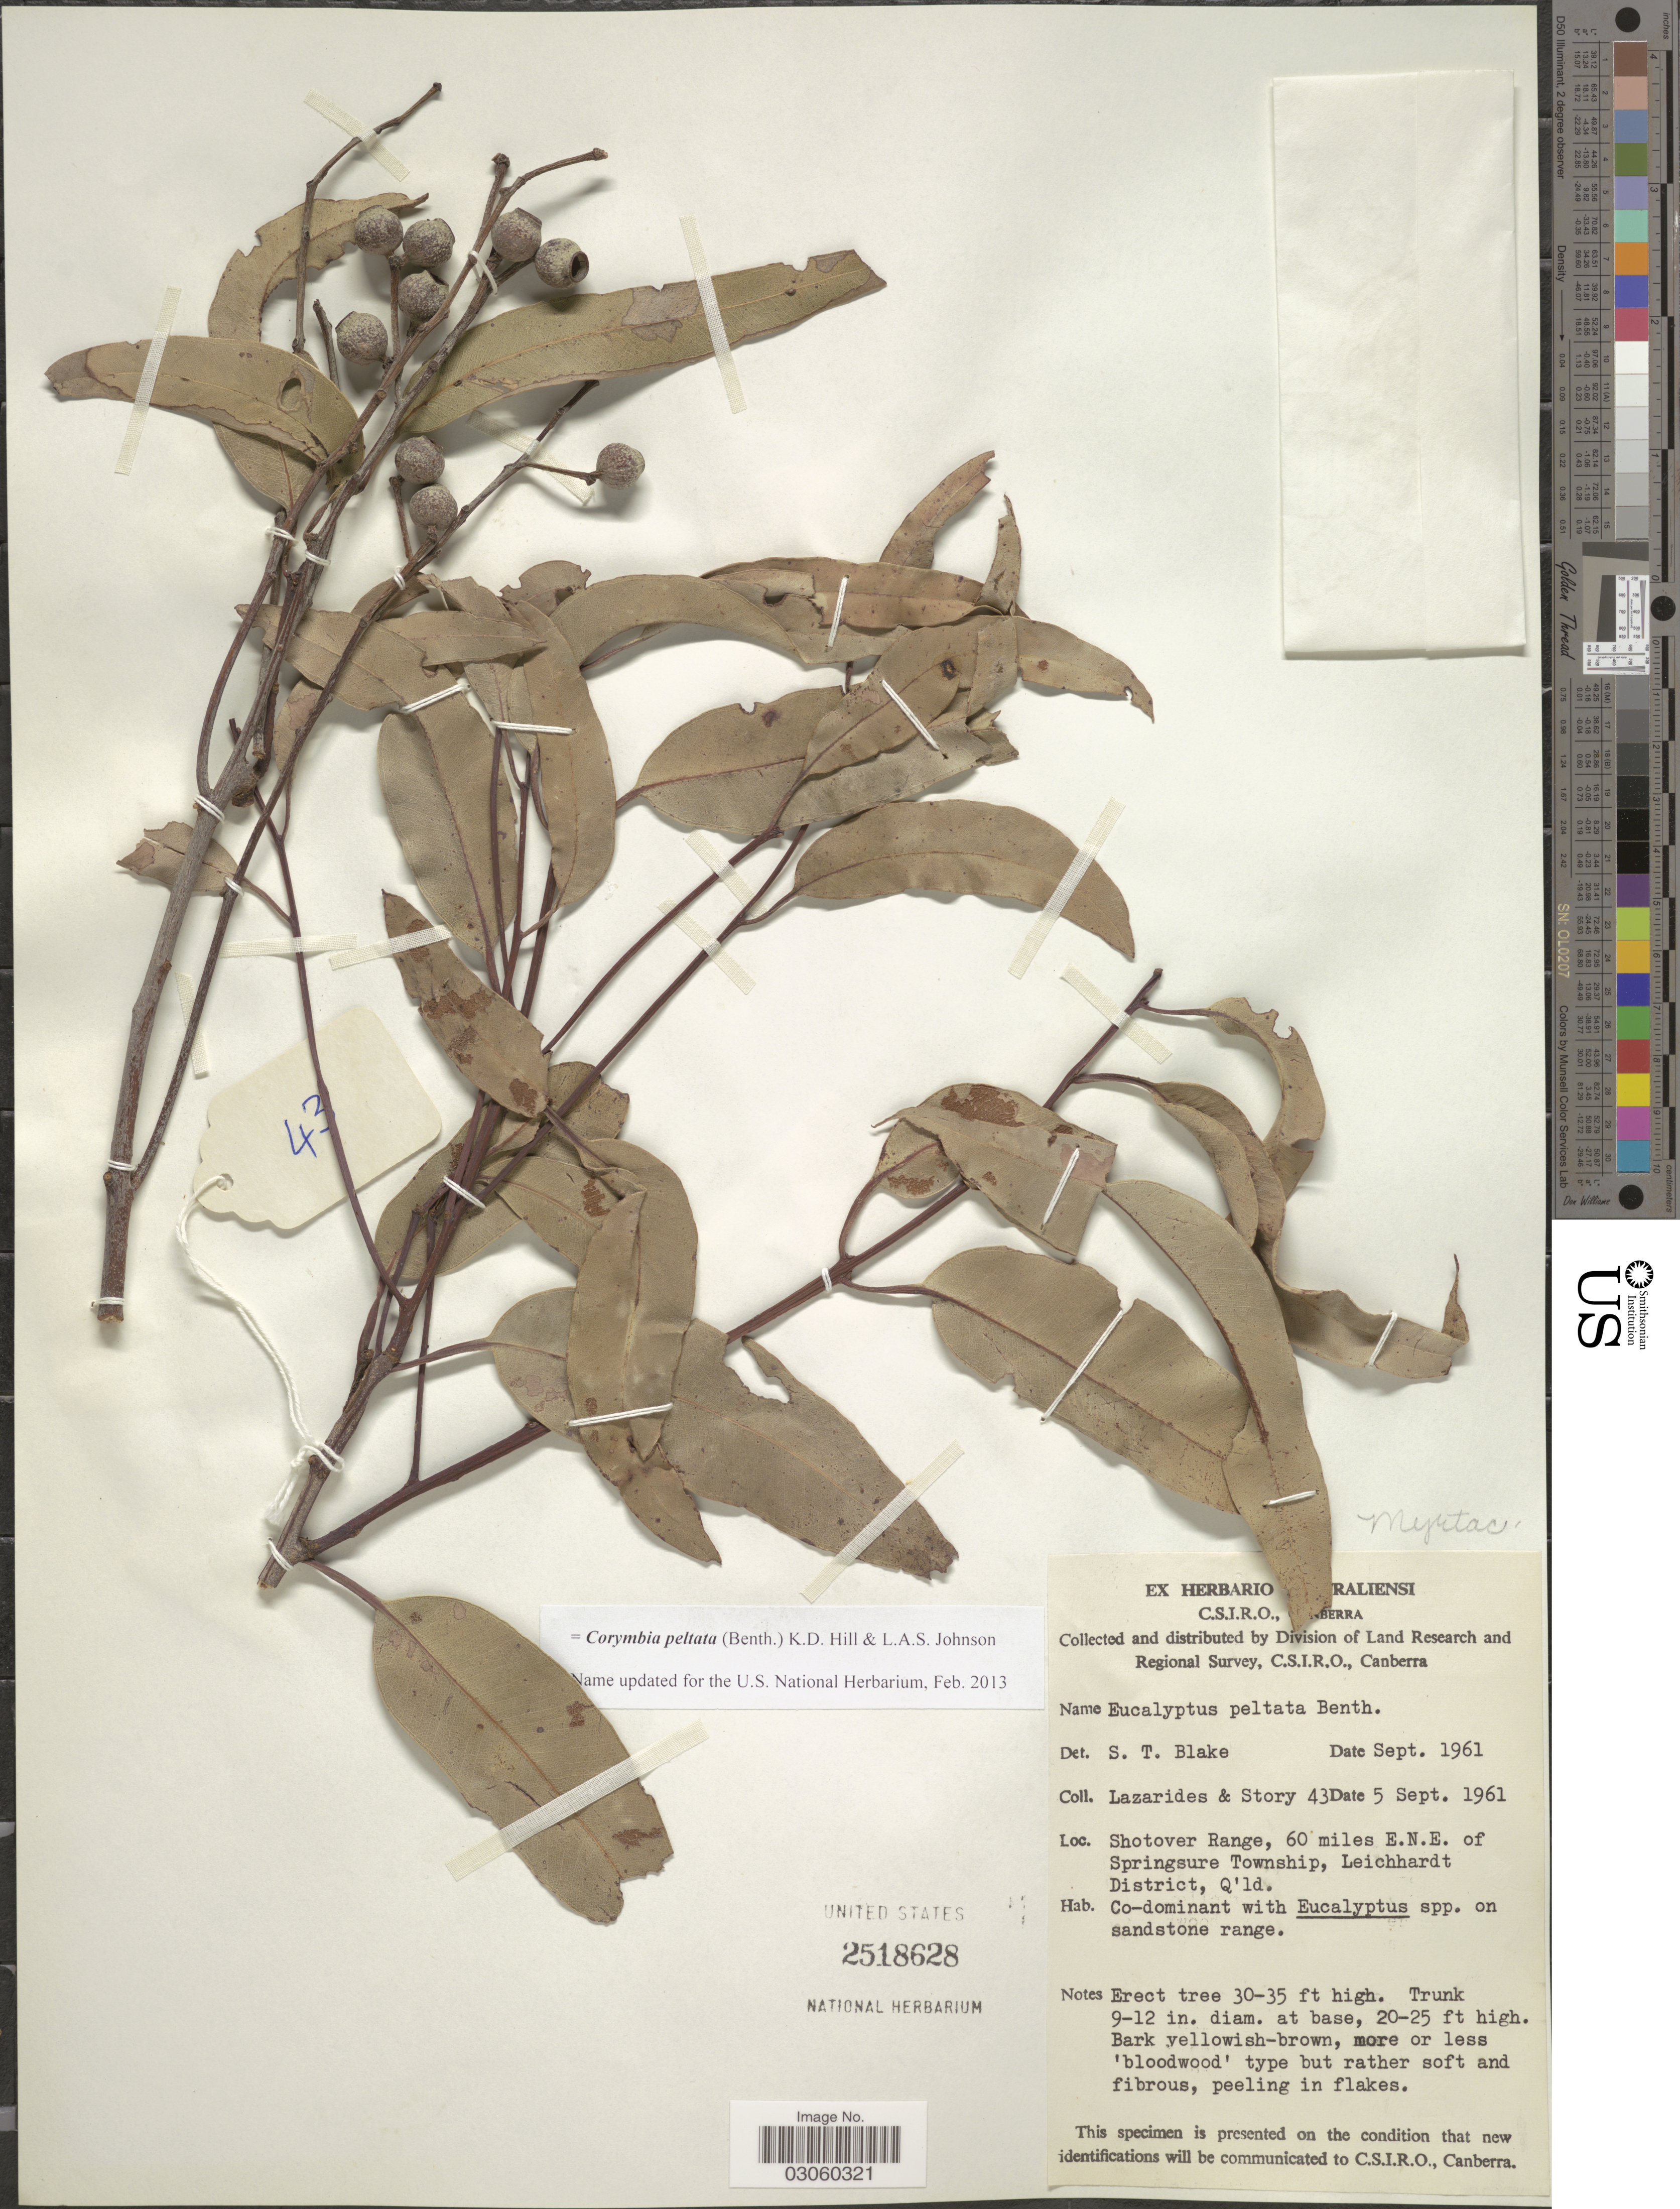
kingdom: Plantae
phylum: Tracheophyta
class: Magnoliopsida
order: Myrtales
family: Myrtaceae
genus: Corymbia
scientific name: Corymbia peltata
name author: (Benth.) K.D. Hill & L.A.S. Johnson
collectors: M. Lazarides & -. Story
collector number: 43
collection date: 1961-09-05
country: Australia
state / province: Queensland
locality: Shotover Range, 60 miles E.N.E. of Springsure Township, Leichhardt District, Q'ld.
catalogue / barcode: US 2518628